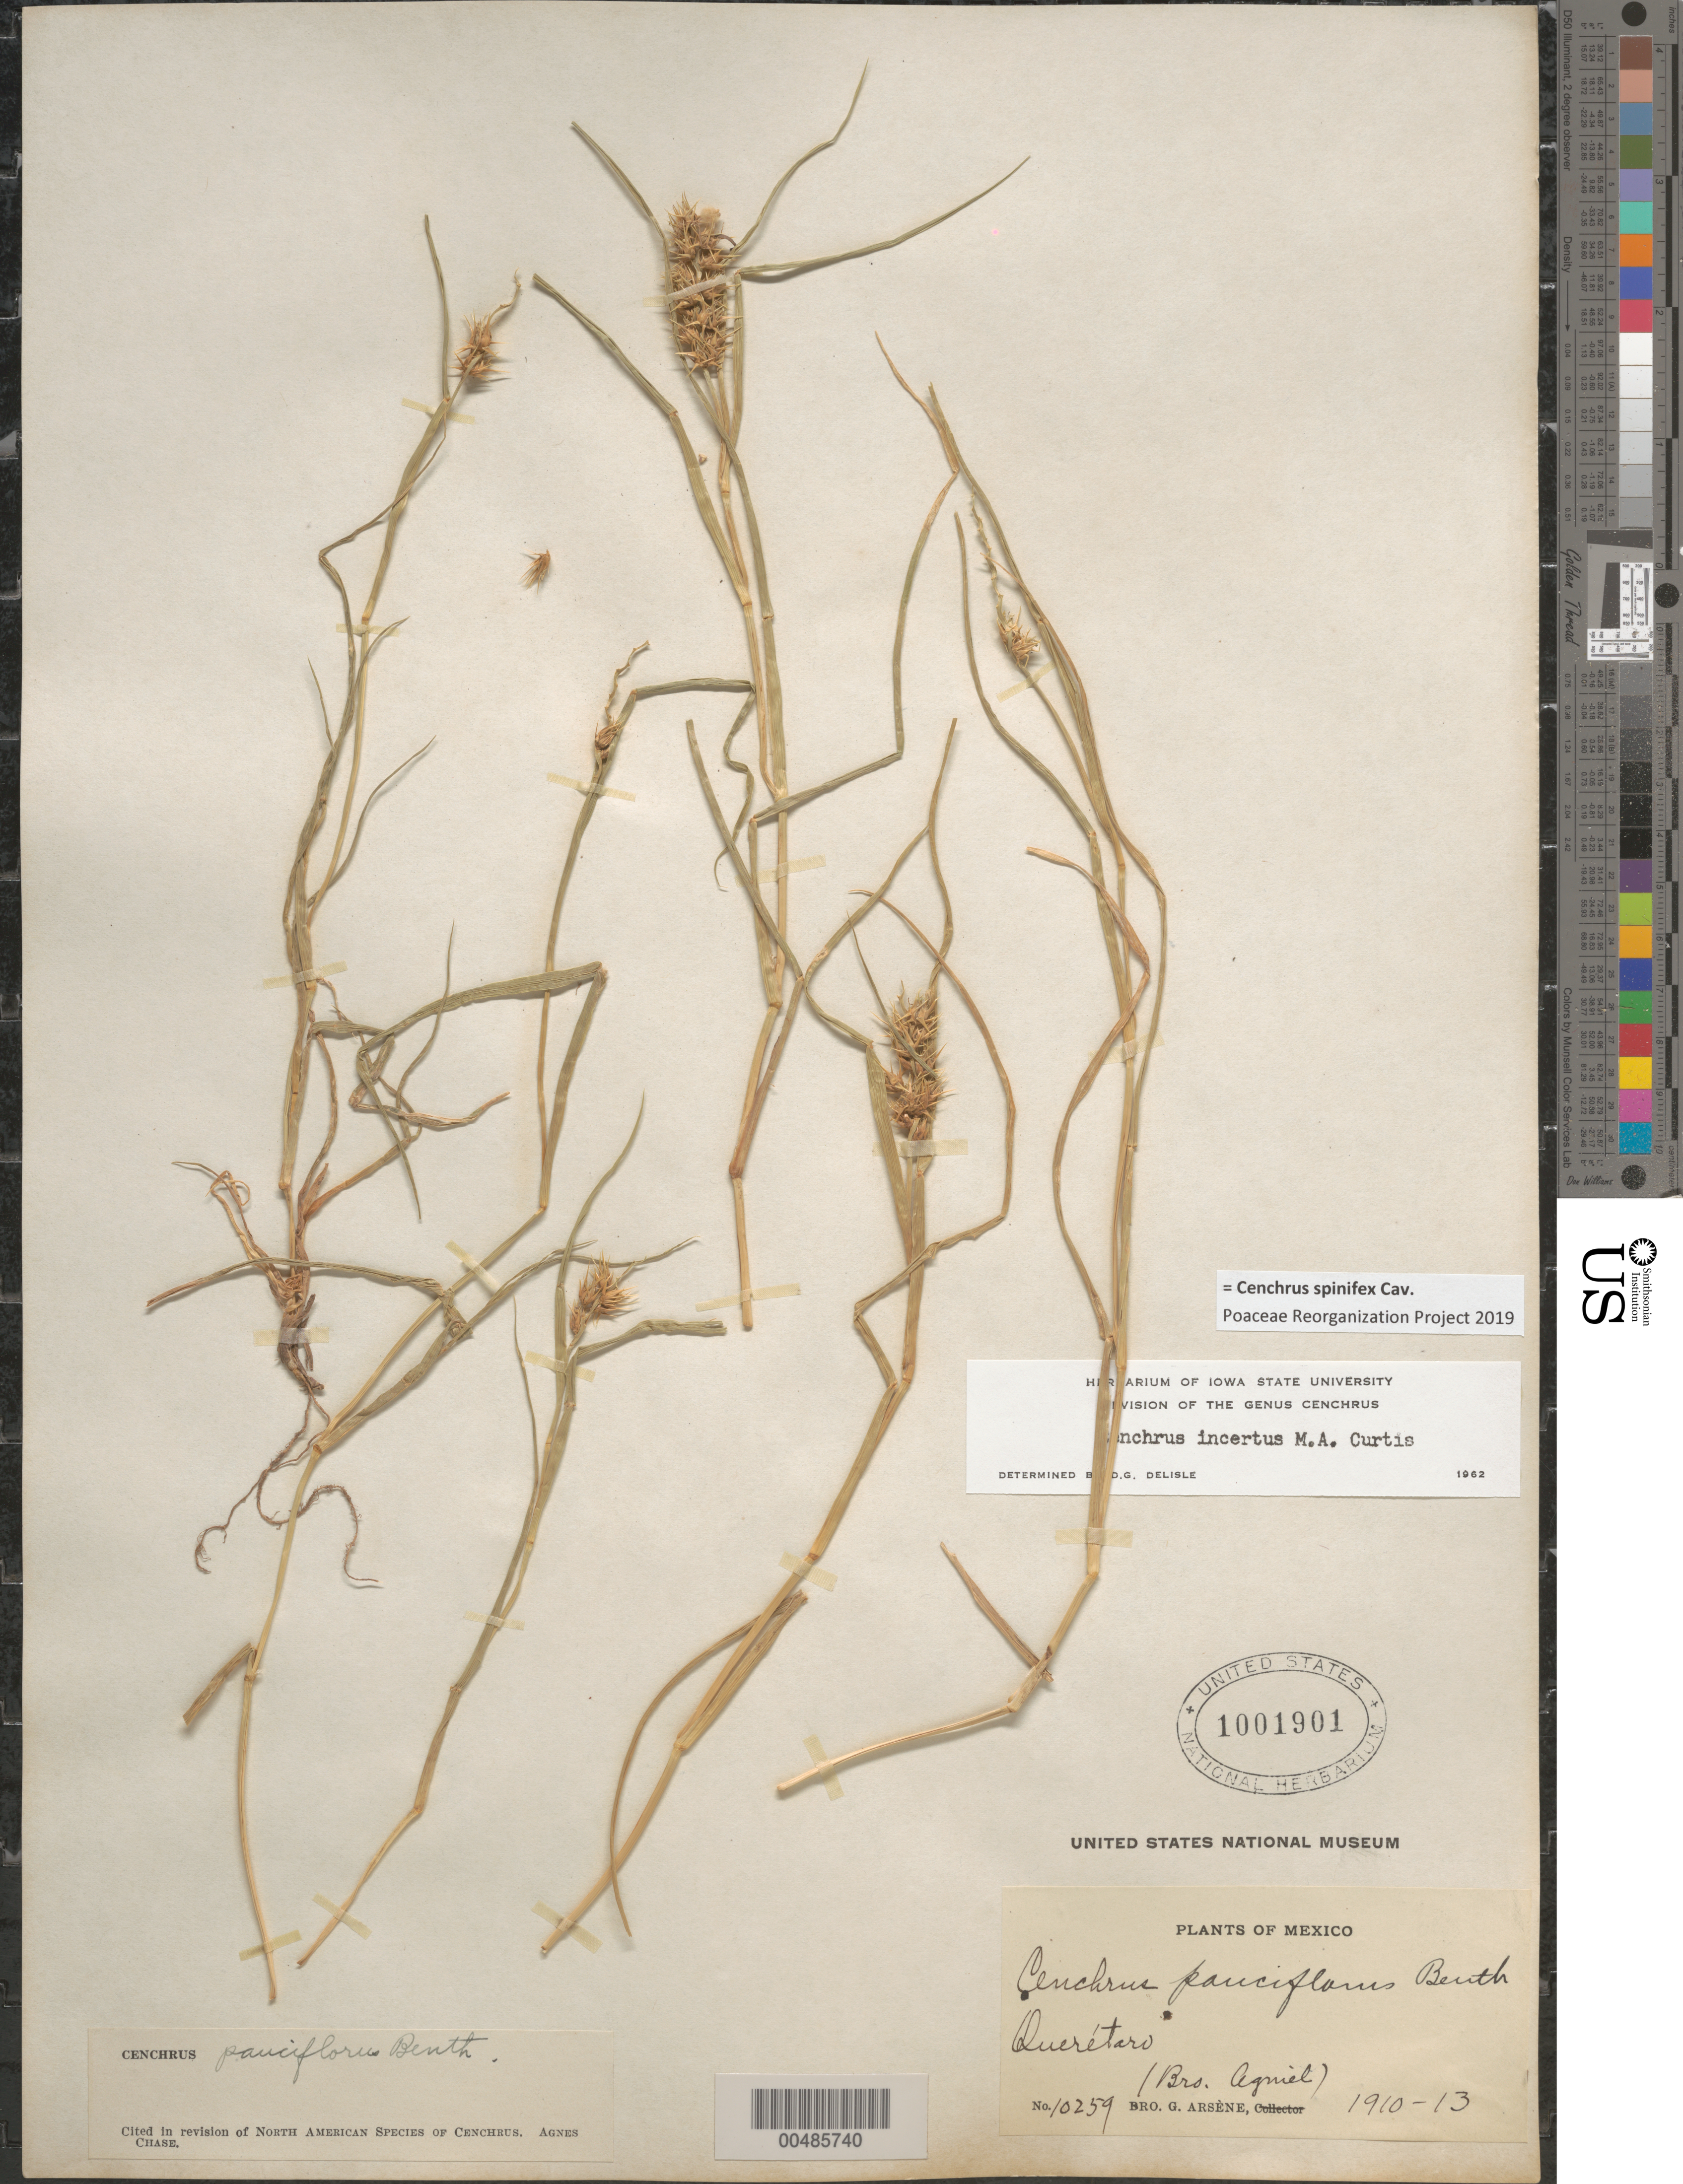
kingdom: Plantae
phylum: Tracheophyta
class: Liliopsida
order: Poales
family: Poaceae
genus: Cenchrus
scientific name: Cenchrus spinifex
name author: Cav.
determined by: Poaceae Reorganization Project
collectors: Bro. Agniel & Bro. G. Arsène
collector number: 10259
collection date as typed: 1910 to 1913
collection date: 1910/1913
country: Mexico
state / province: Querétaro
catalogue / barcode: US 1001901